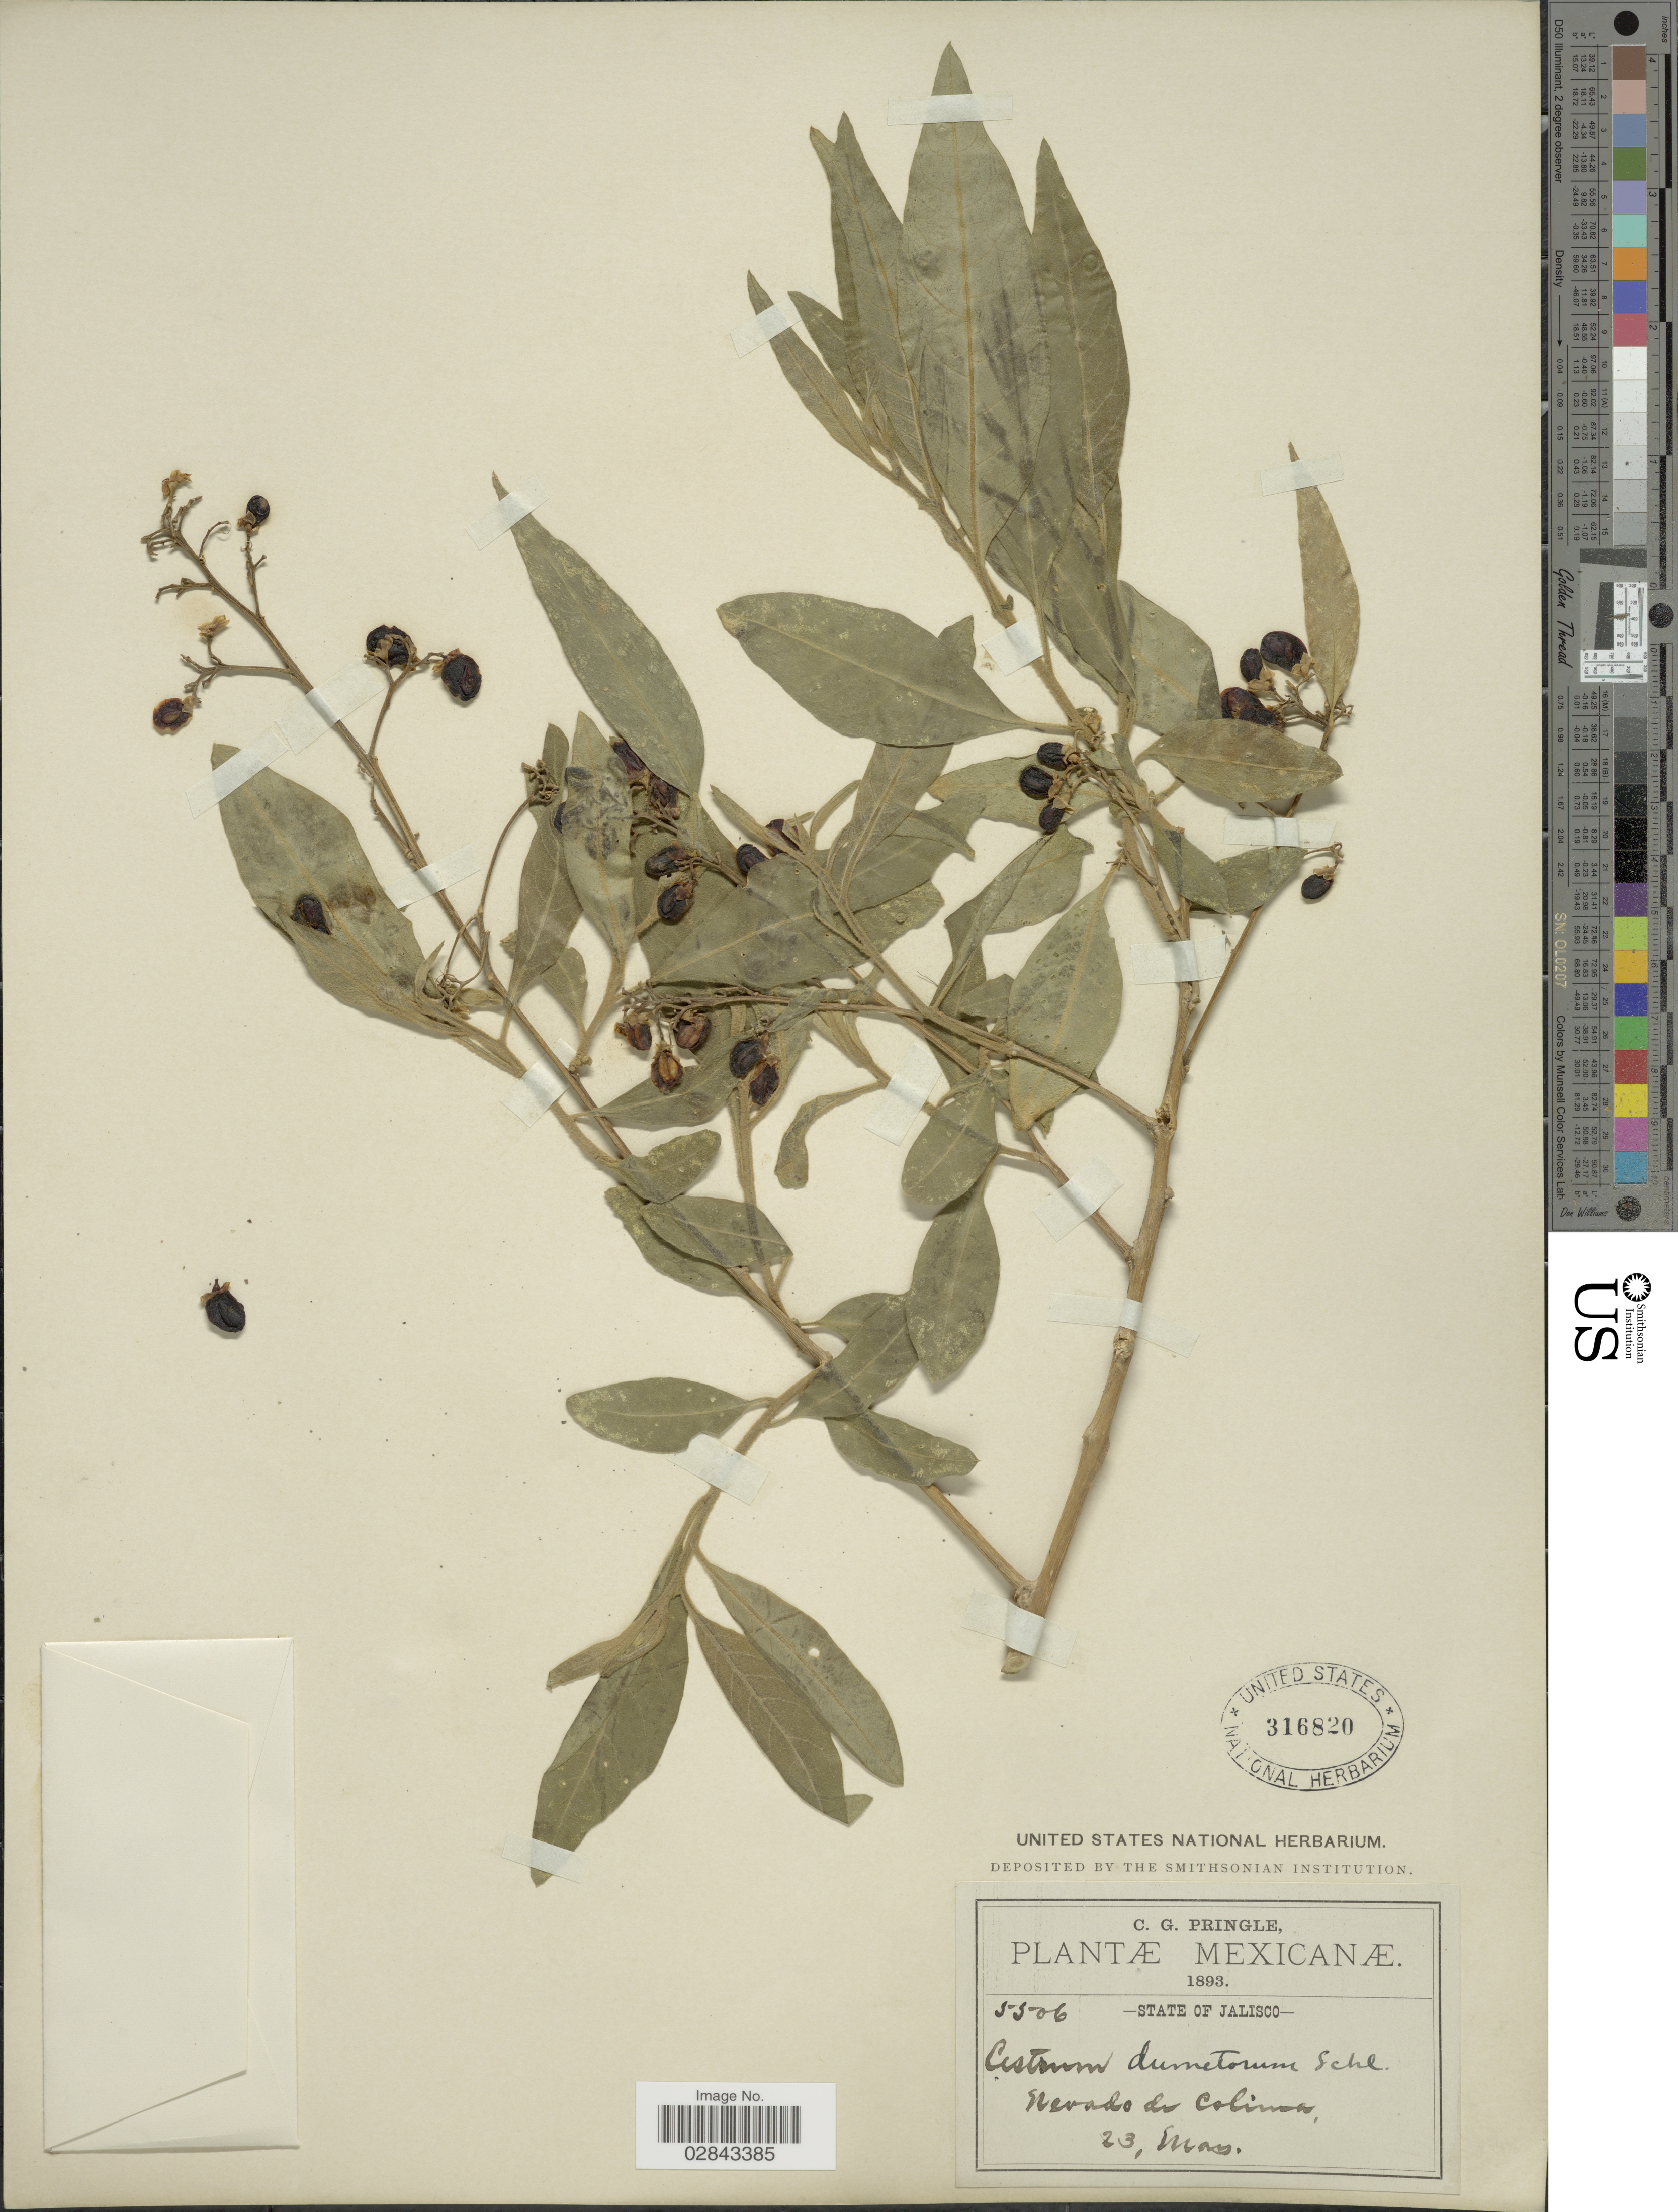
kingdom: Plantae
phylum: Tracheophyta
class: Magnoliopsida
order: Solanales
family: Solanaceae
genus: Cestrum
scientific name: Cestrum dumetorum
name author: Schltdl.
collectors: C. G. Pringle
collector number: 5506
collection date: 1893-03-23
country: Mexico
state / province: Jalisco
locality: Nevado de Colima.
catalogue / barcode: US 316820